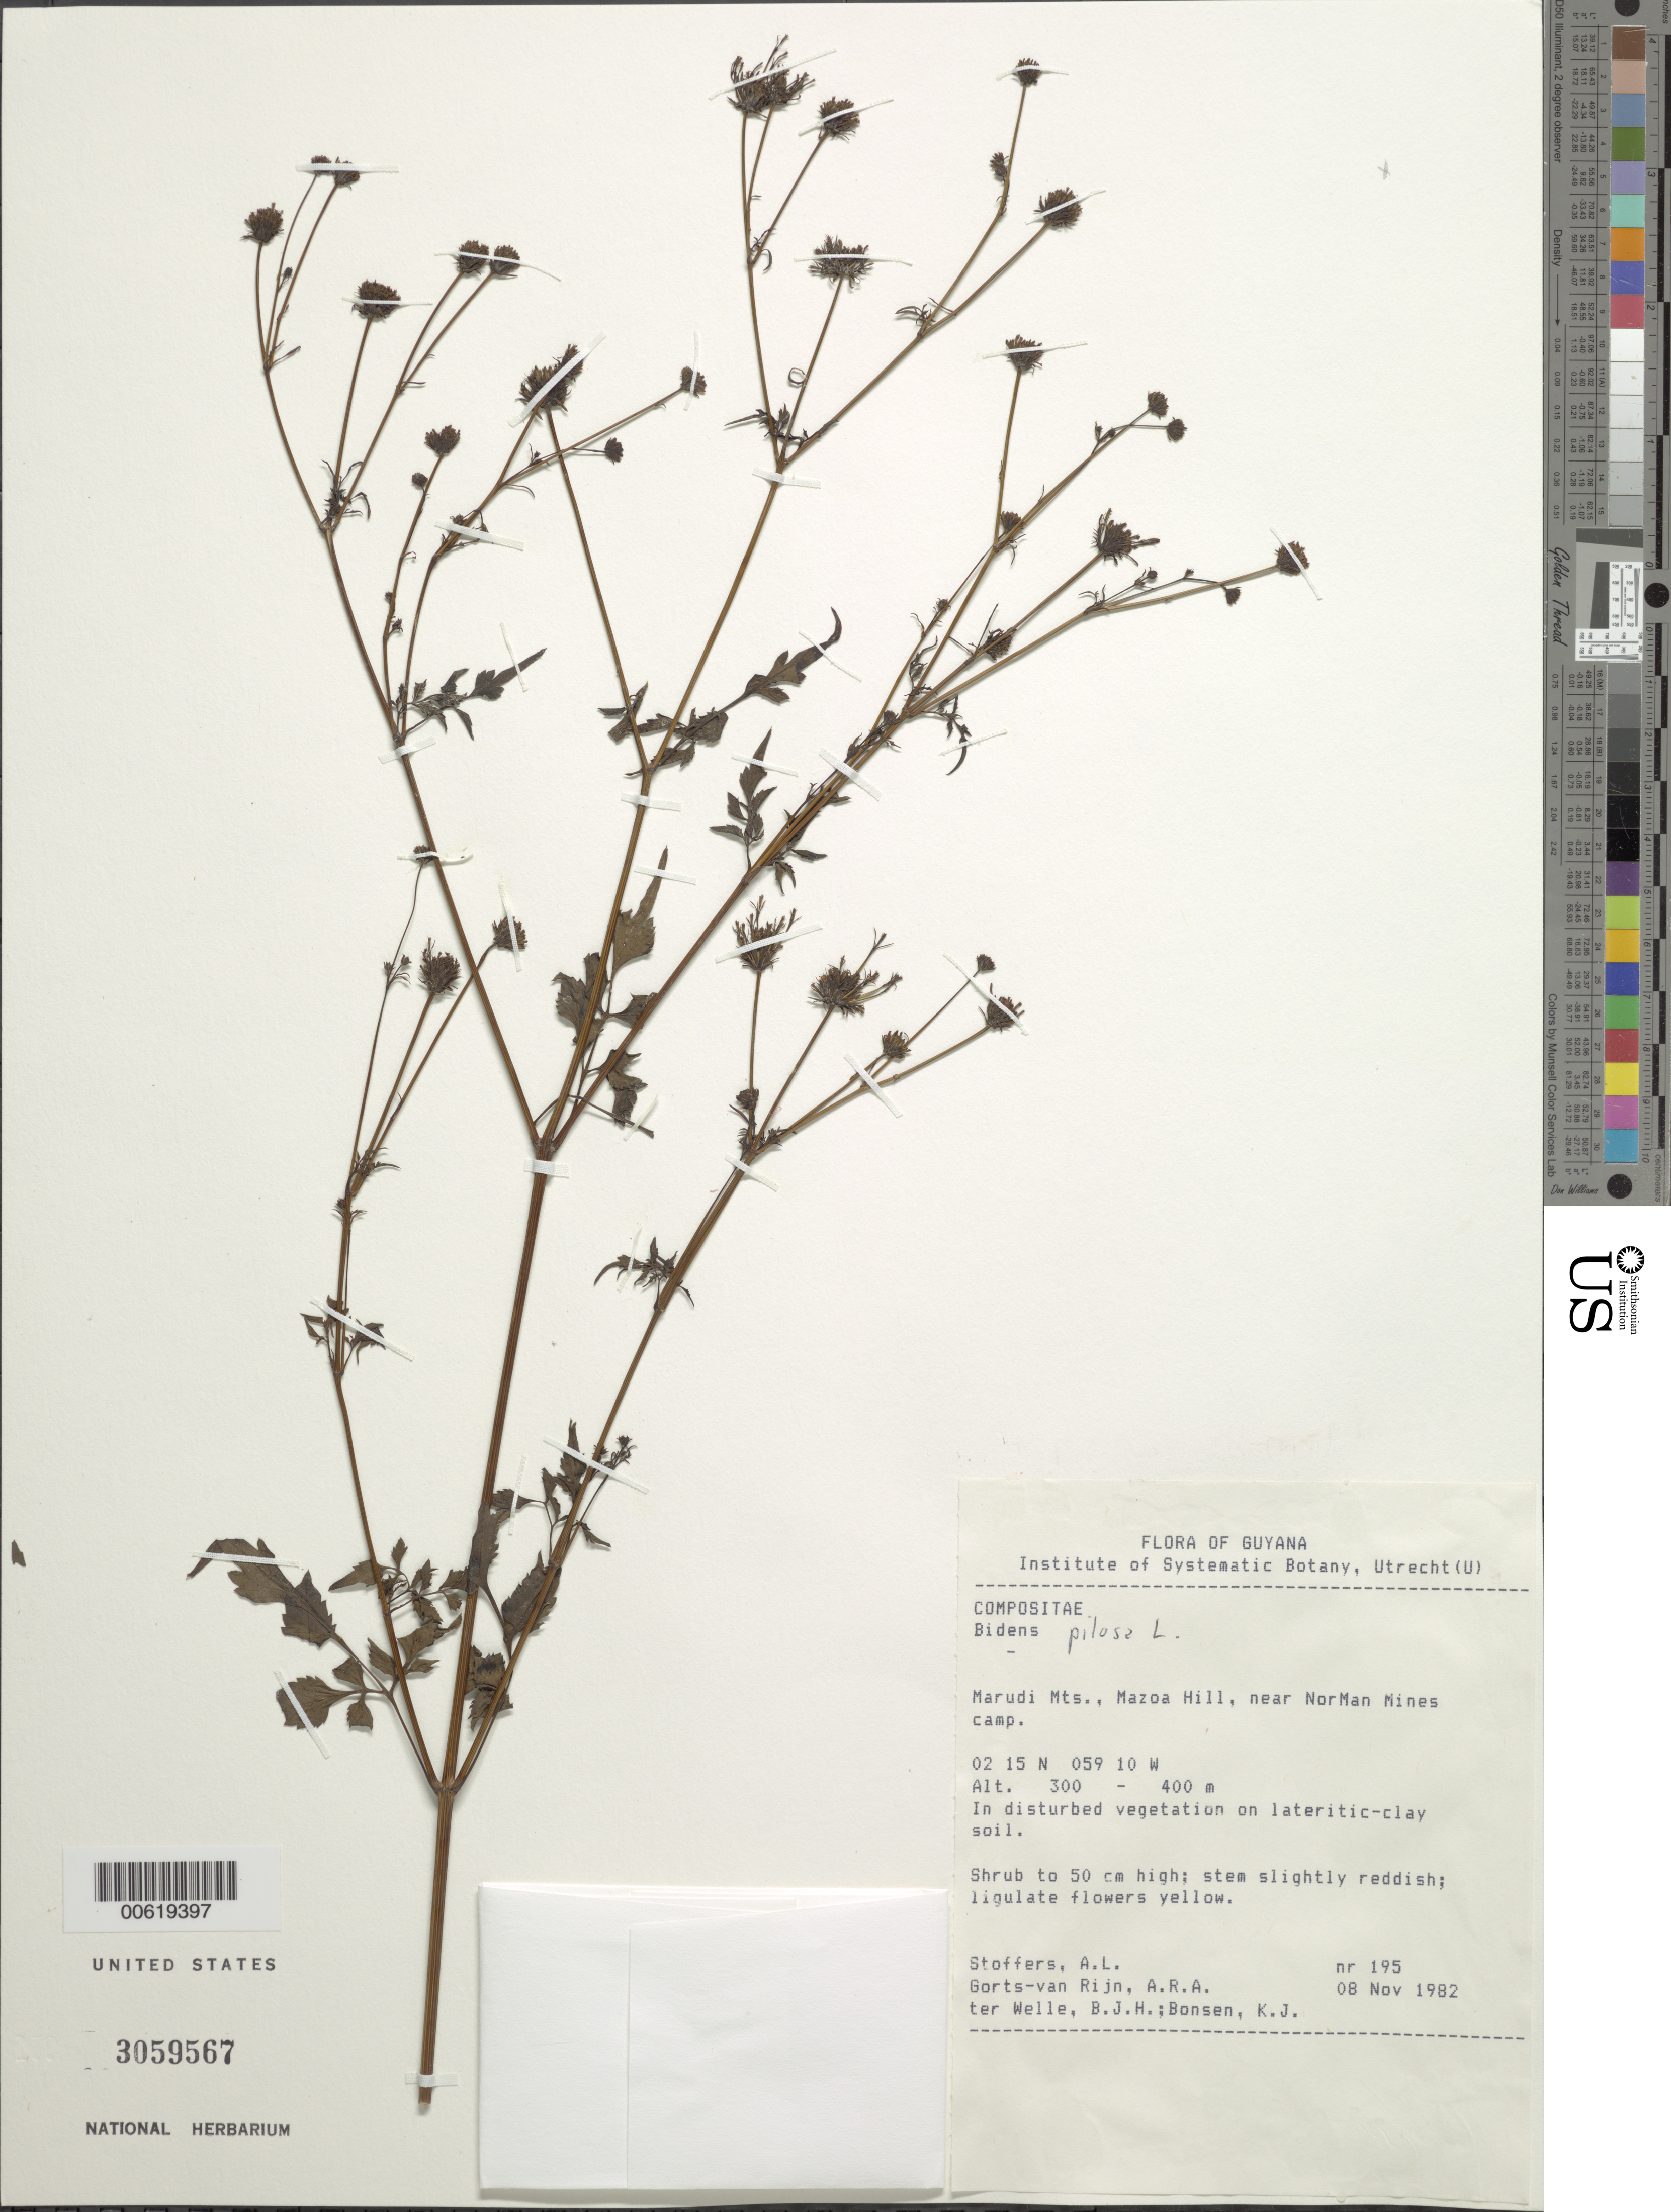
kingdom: Plantae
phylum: Tracheophyta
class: Magnoliopsida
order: Asterales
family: Asteraceae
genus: Bidens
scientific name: Bidens cynapiifolia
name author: Kunth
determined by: Pruski, J. F.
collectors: A. Stoffers, A. .R. A. Görts-van Rijn, B. Welle & K. Bonsen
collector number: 195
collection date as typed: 8-Nov-82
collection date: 1982-11-08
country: Guyana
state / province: U. Takutu-U. Essequibo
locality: Marudi Mts., Mazoa Hill, near NorMan Mines camp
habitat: Disturbed vegetation on lateritic clay soil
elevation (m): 300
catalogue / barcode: US 3059567